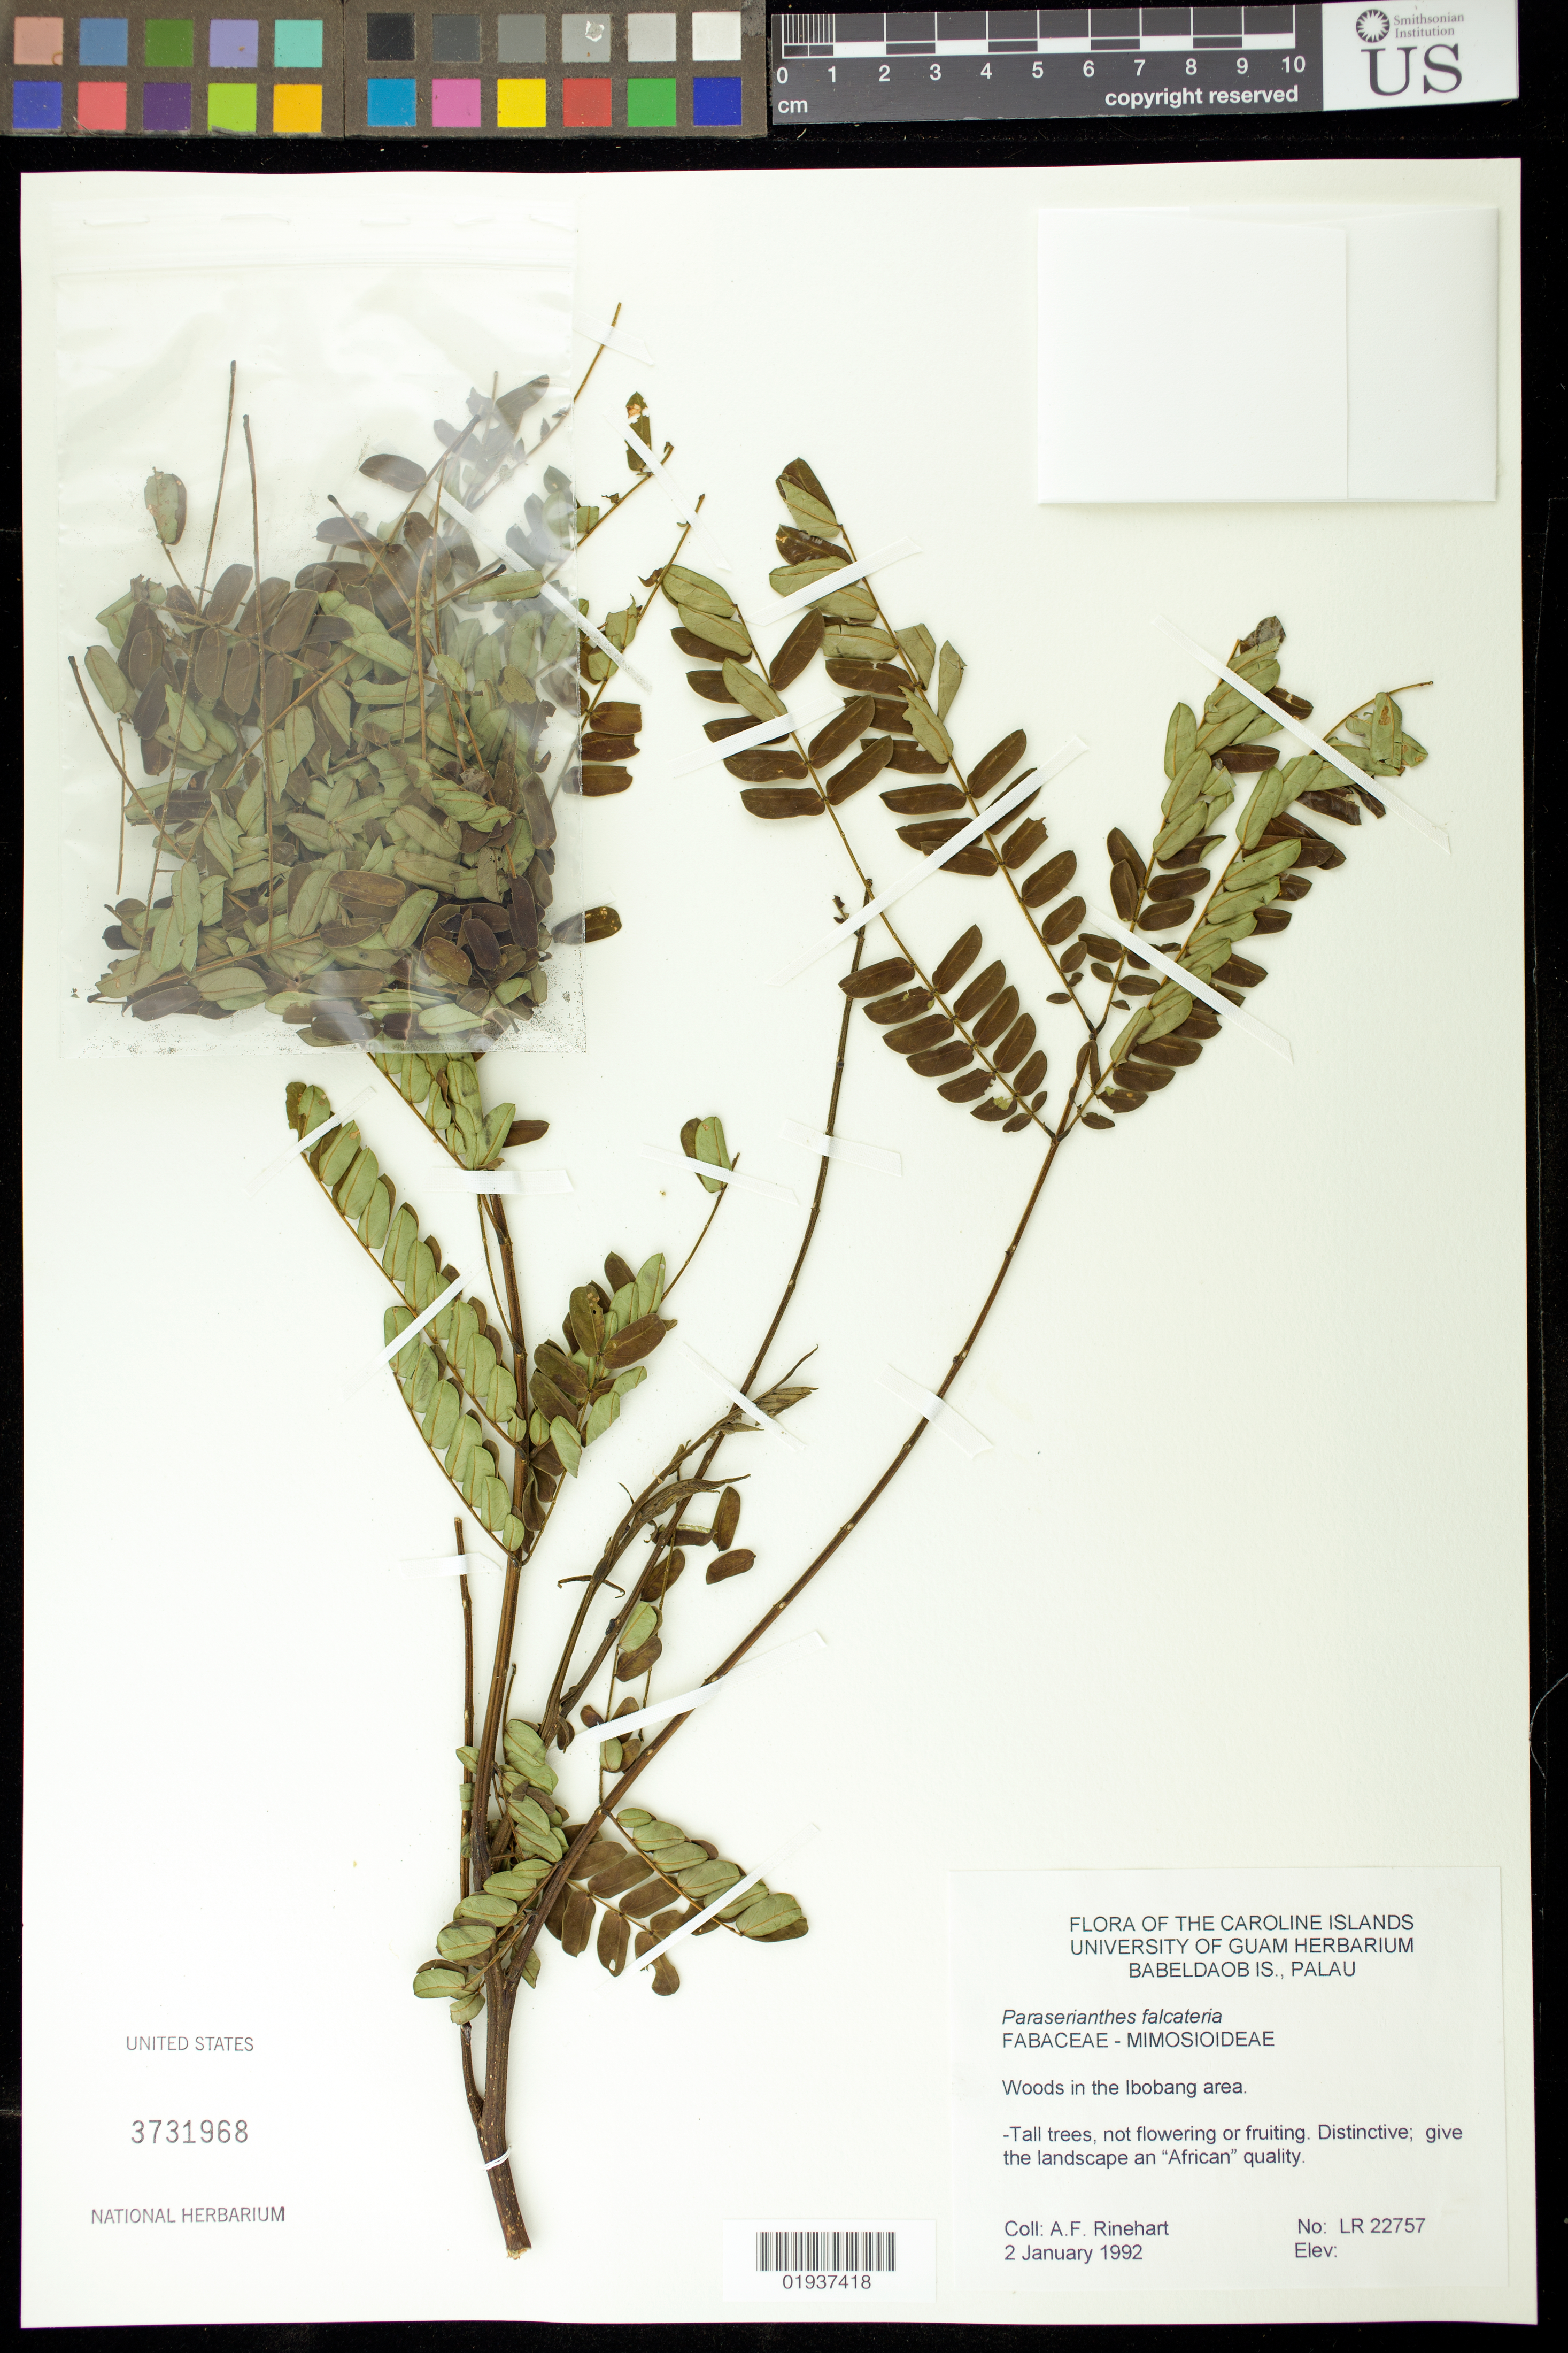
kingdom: Plantae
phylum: Tracheophyta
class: Magnoliopsida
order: Fabales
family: Fabaceae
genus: Falcataria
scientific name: Falcataria moluccana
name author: (Miq.) Barneby & Grimes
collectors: A. Rinehart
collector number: LR22757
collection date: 1992-01-02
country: Palau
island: Babeldaob [Babelthuap]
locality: Caroline Islands. Babelthaup, Belau (Palau). Woods in the Ibobang area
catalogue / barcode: US 3731968